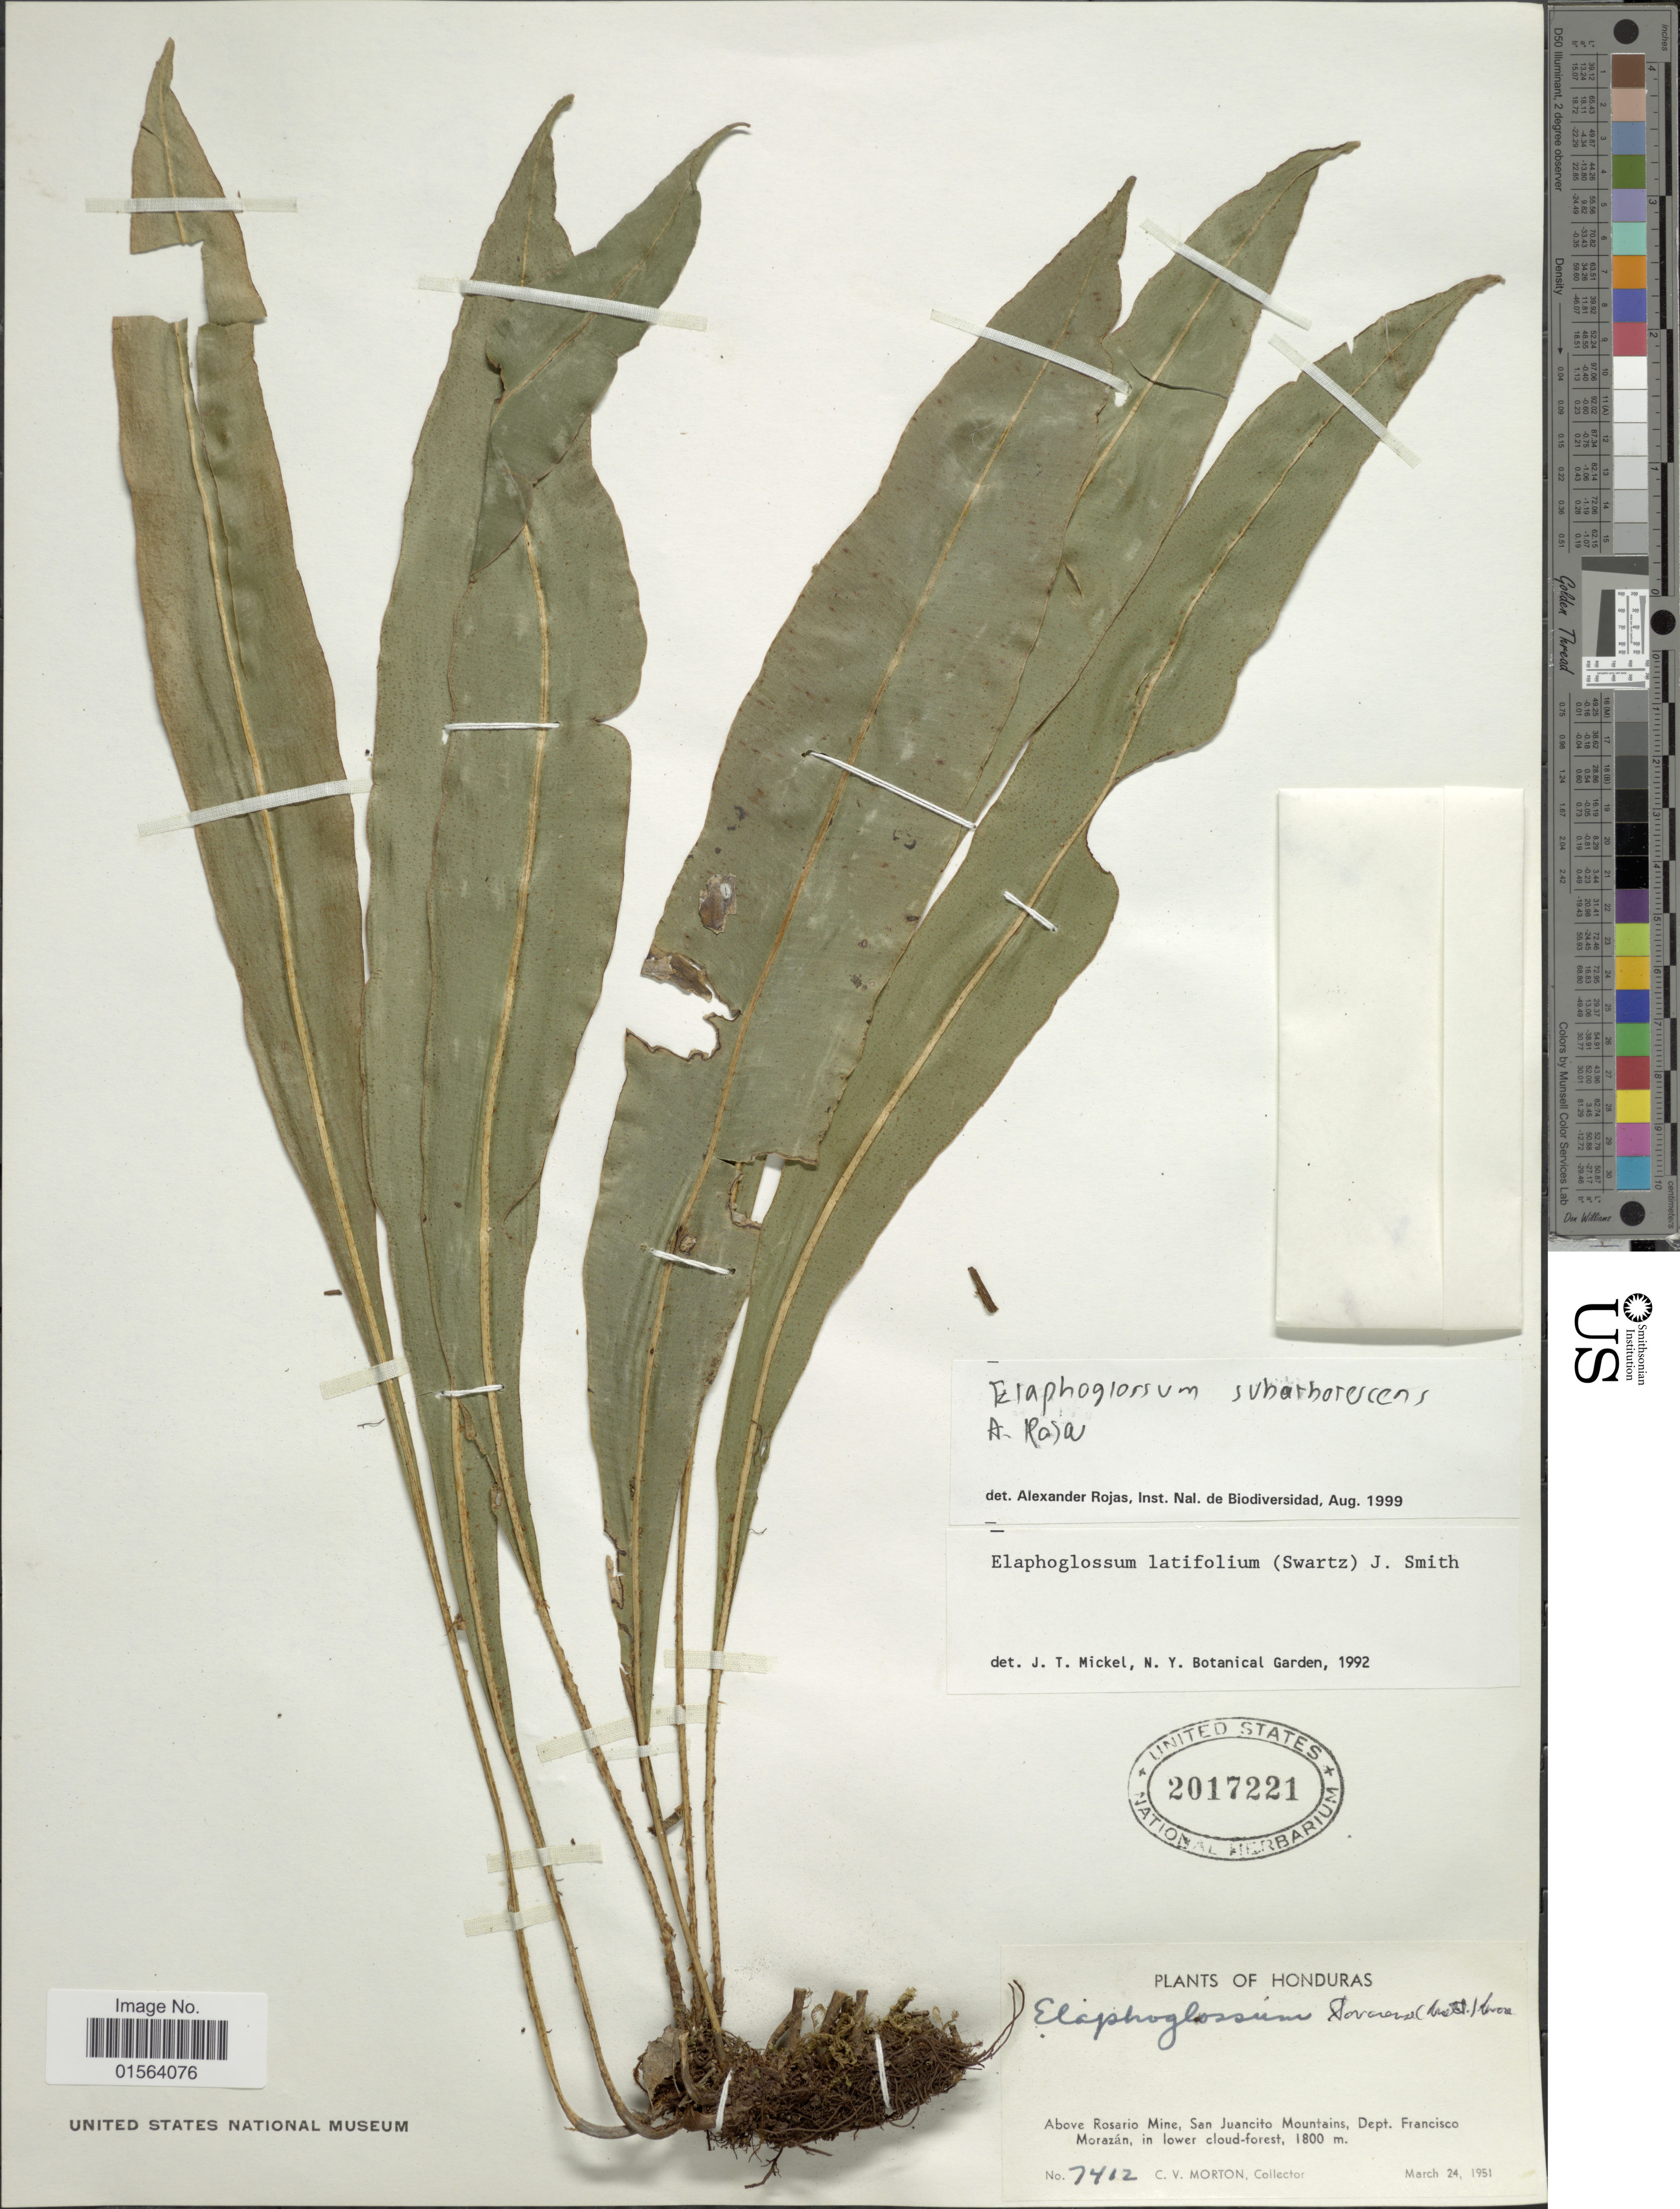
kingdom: Plantae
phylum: Tracheophyta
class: Polypodiopsida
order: Polypodiales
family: Dryopteridaceae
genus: Elaphoglossum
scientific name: Elaphoglossum latifolium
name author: (Sw.) J. Sm.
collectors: C. V. Morton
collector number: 7412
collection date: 1951-03-24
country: Honduras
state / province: Fco. Morazán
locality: Above Rosario Mine, San Juancito Mountains, Dept. Francisco Morazan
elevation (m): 1800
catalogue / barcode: US 2017221